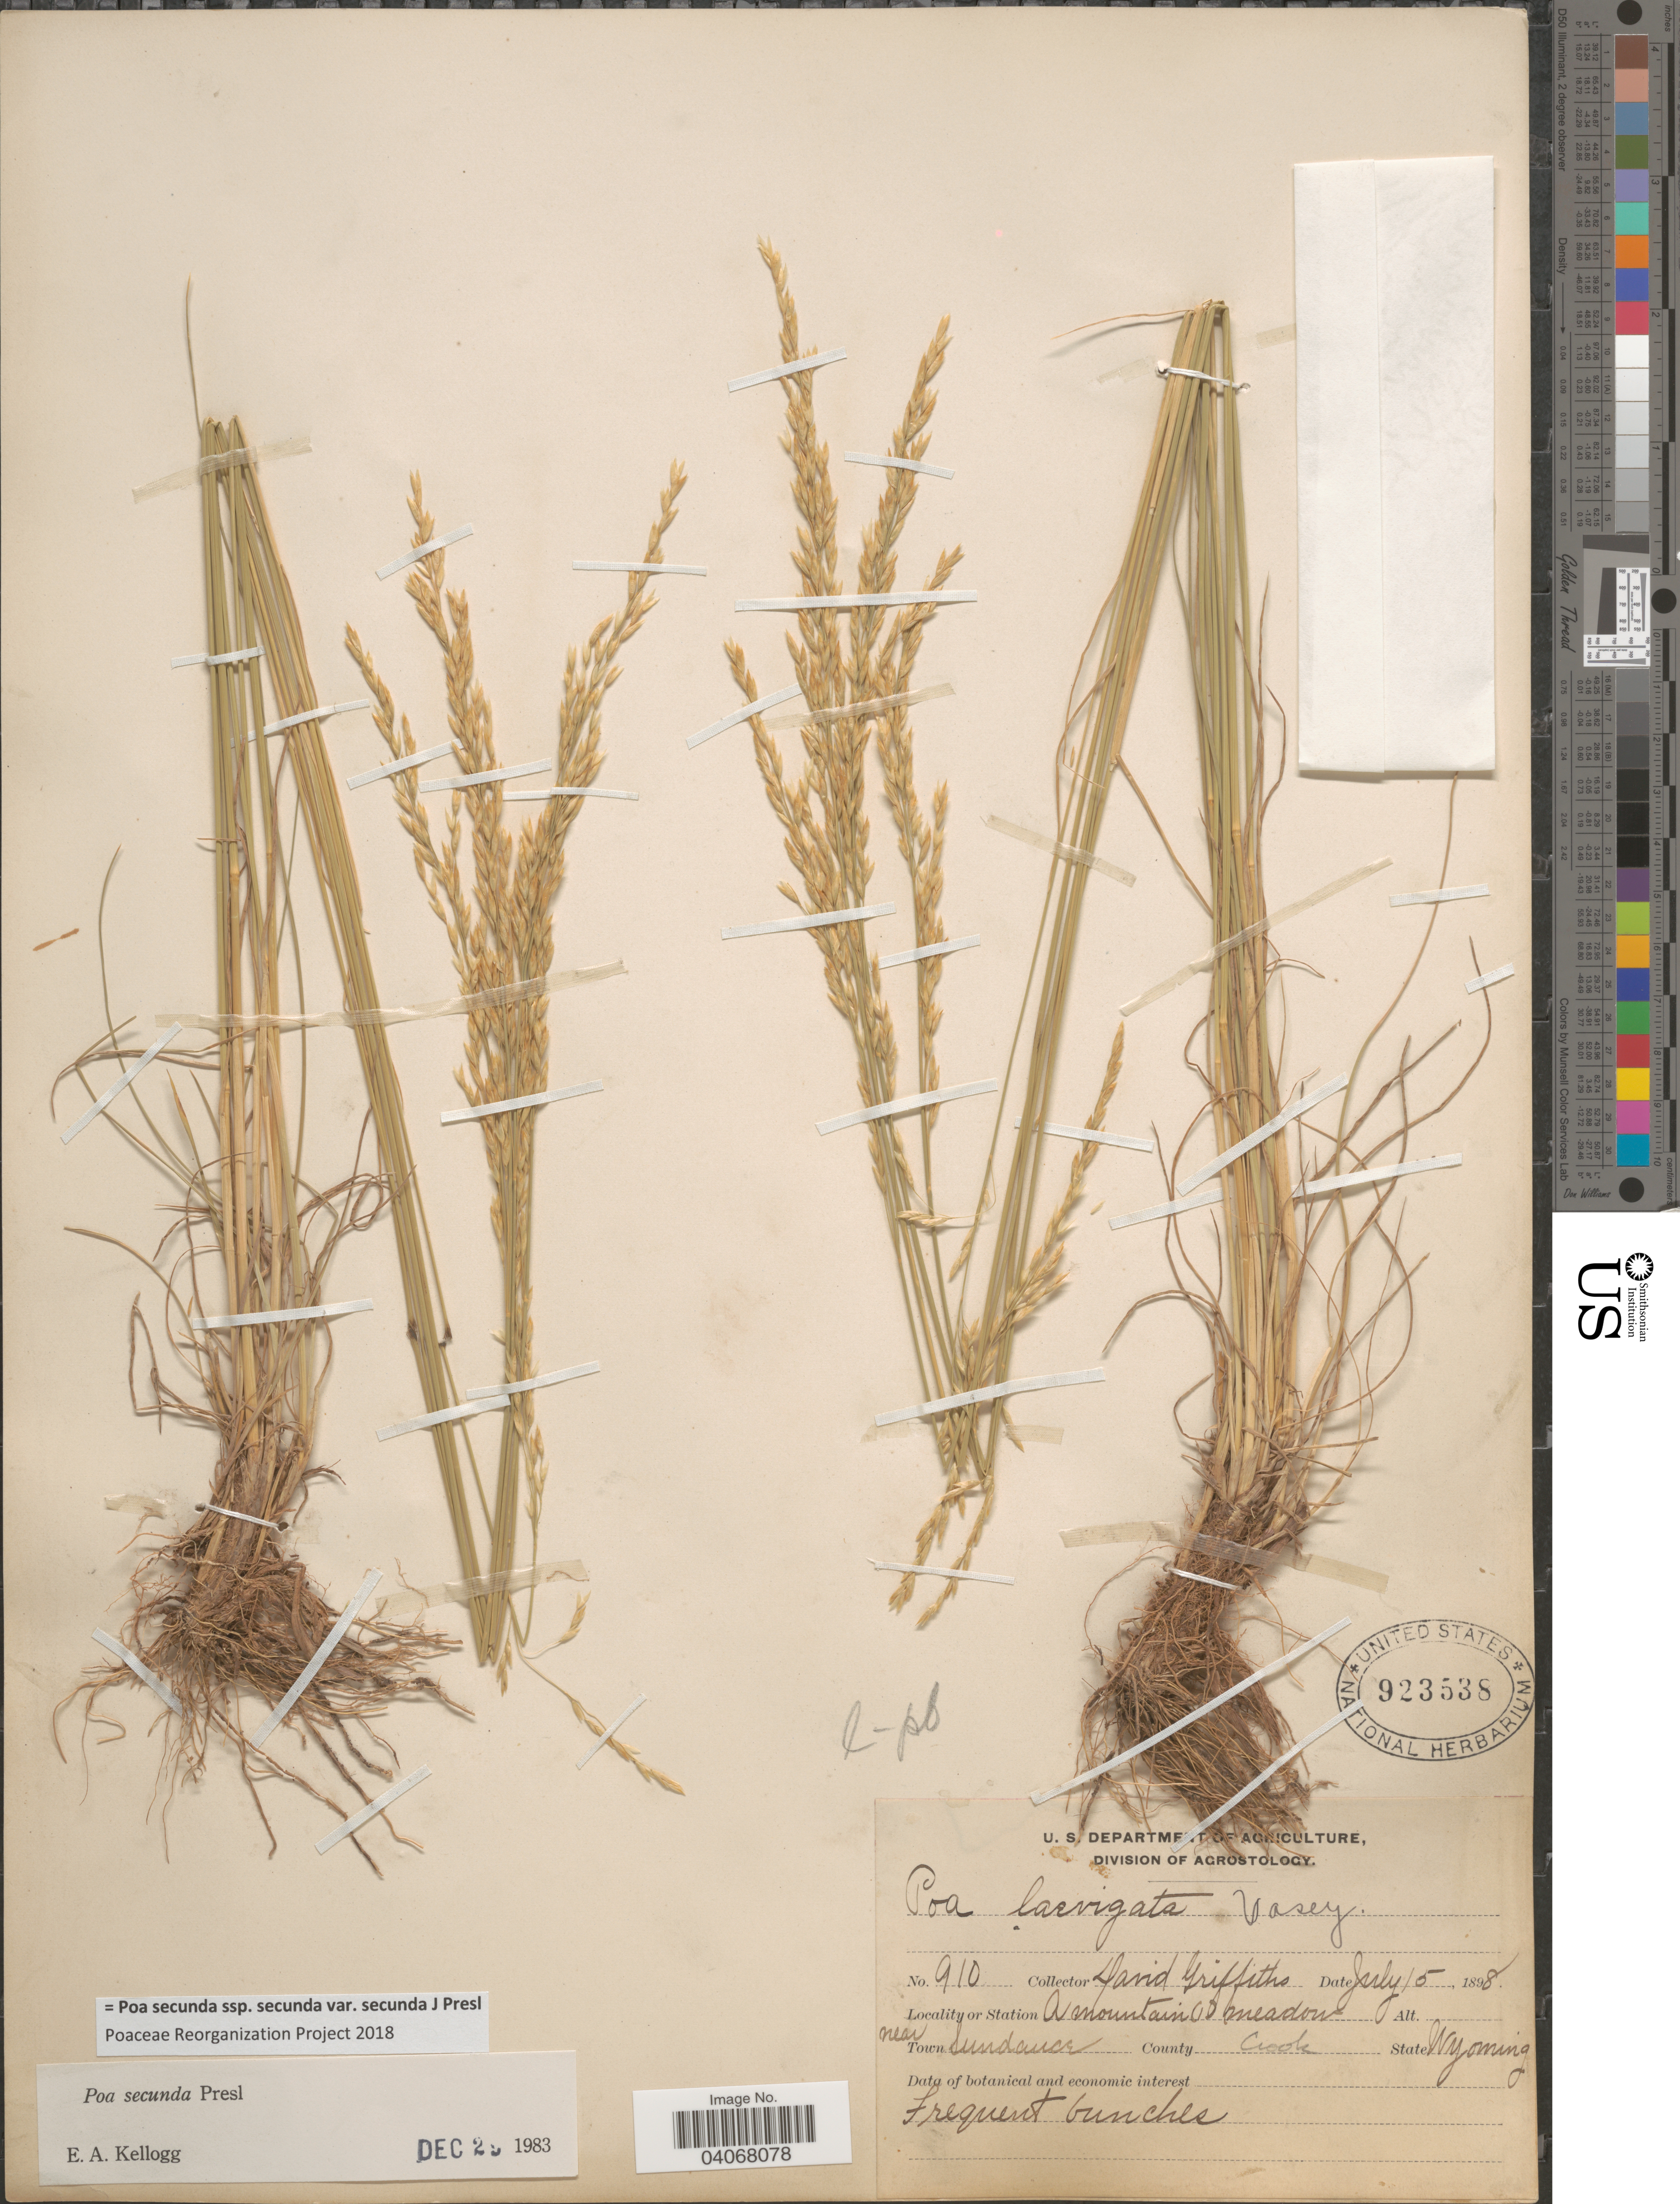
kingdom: Plantae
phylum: Tracheophyta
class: Liliopsida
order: Poales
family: Poaceae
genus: Poa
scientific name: Poa secunda subsp. secunda var. secunda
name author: J. Presl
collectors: D. Griffiths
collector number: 910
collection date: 1898-07-15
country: United States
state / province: Wyoming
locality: A mounatins meadow near Town Sundance. County Crook.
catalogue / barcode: US 923538